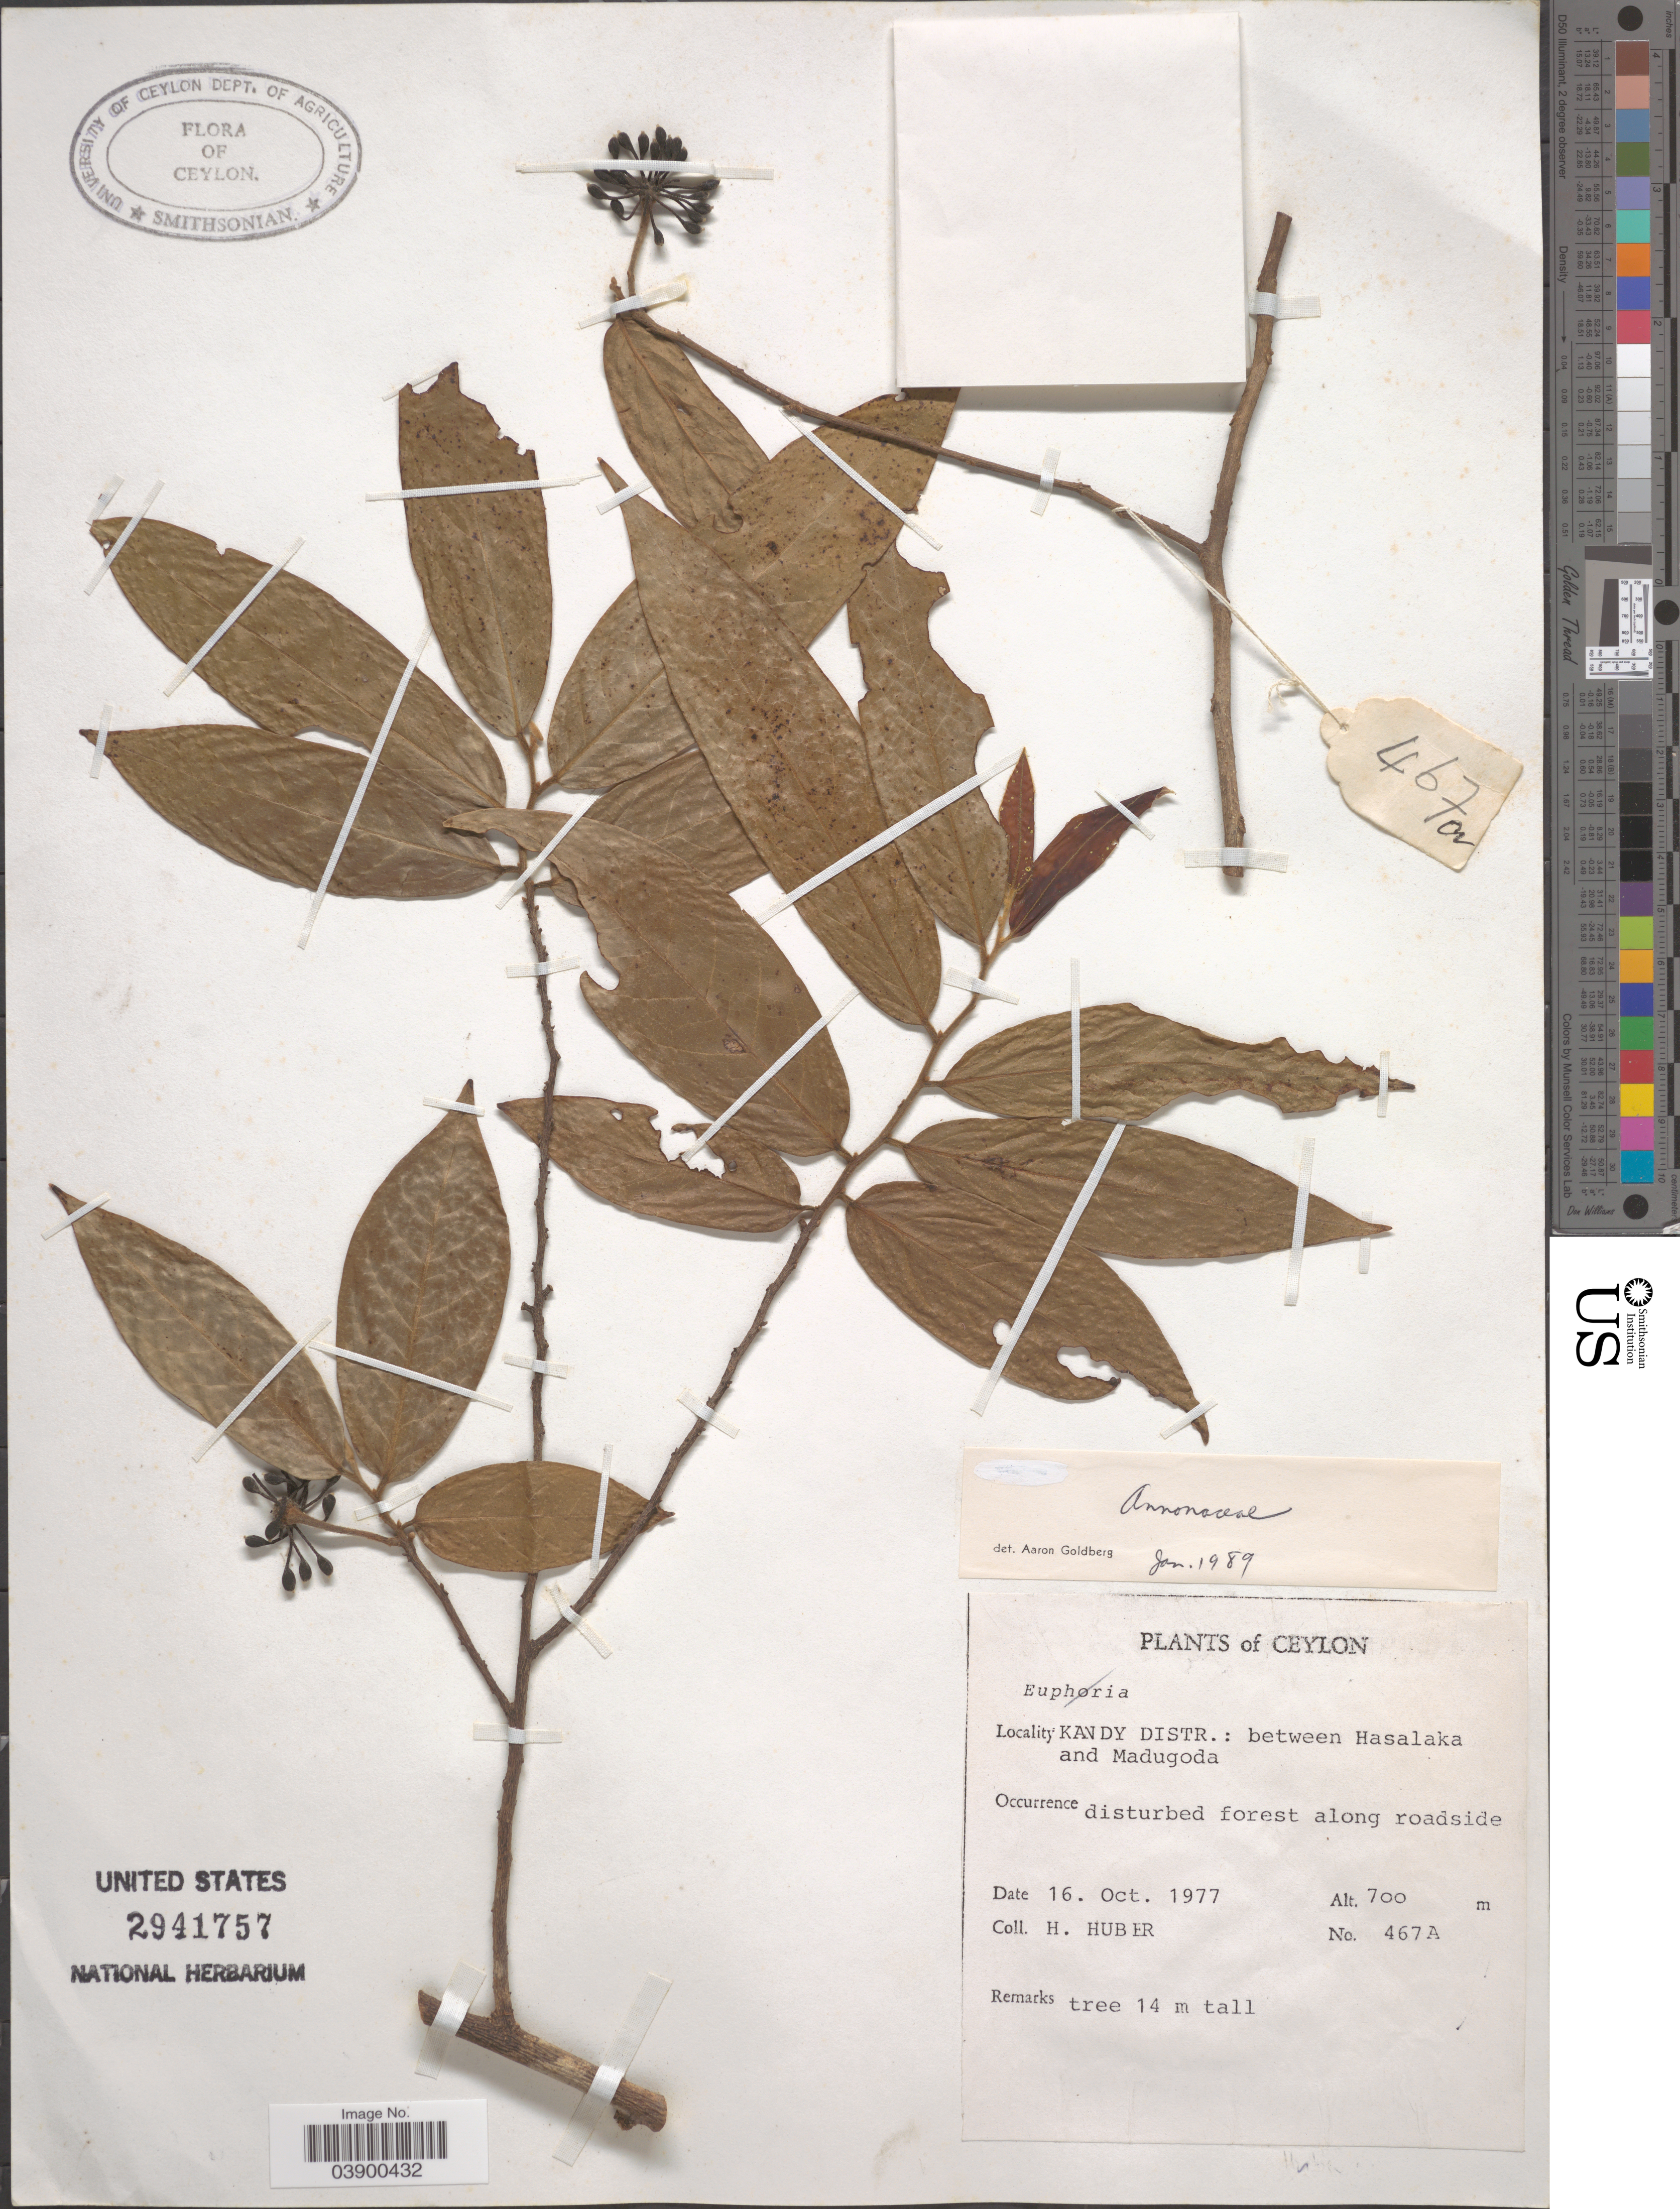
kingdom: Plantae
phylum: Tracheophyta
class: Magnoliopsida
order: Magnoliales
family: Annonaceae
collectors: H. Huber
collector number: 467A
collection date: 1977-10-16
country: Sri Lanka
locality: Ceylon. Kandy Distr.: between Hasalaka and Madugoda.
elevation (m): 700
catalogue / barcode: US 2941757